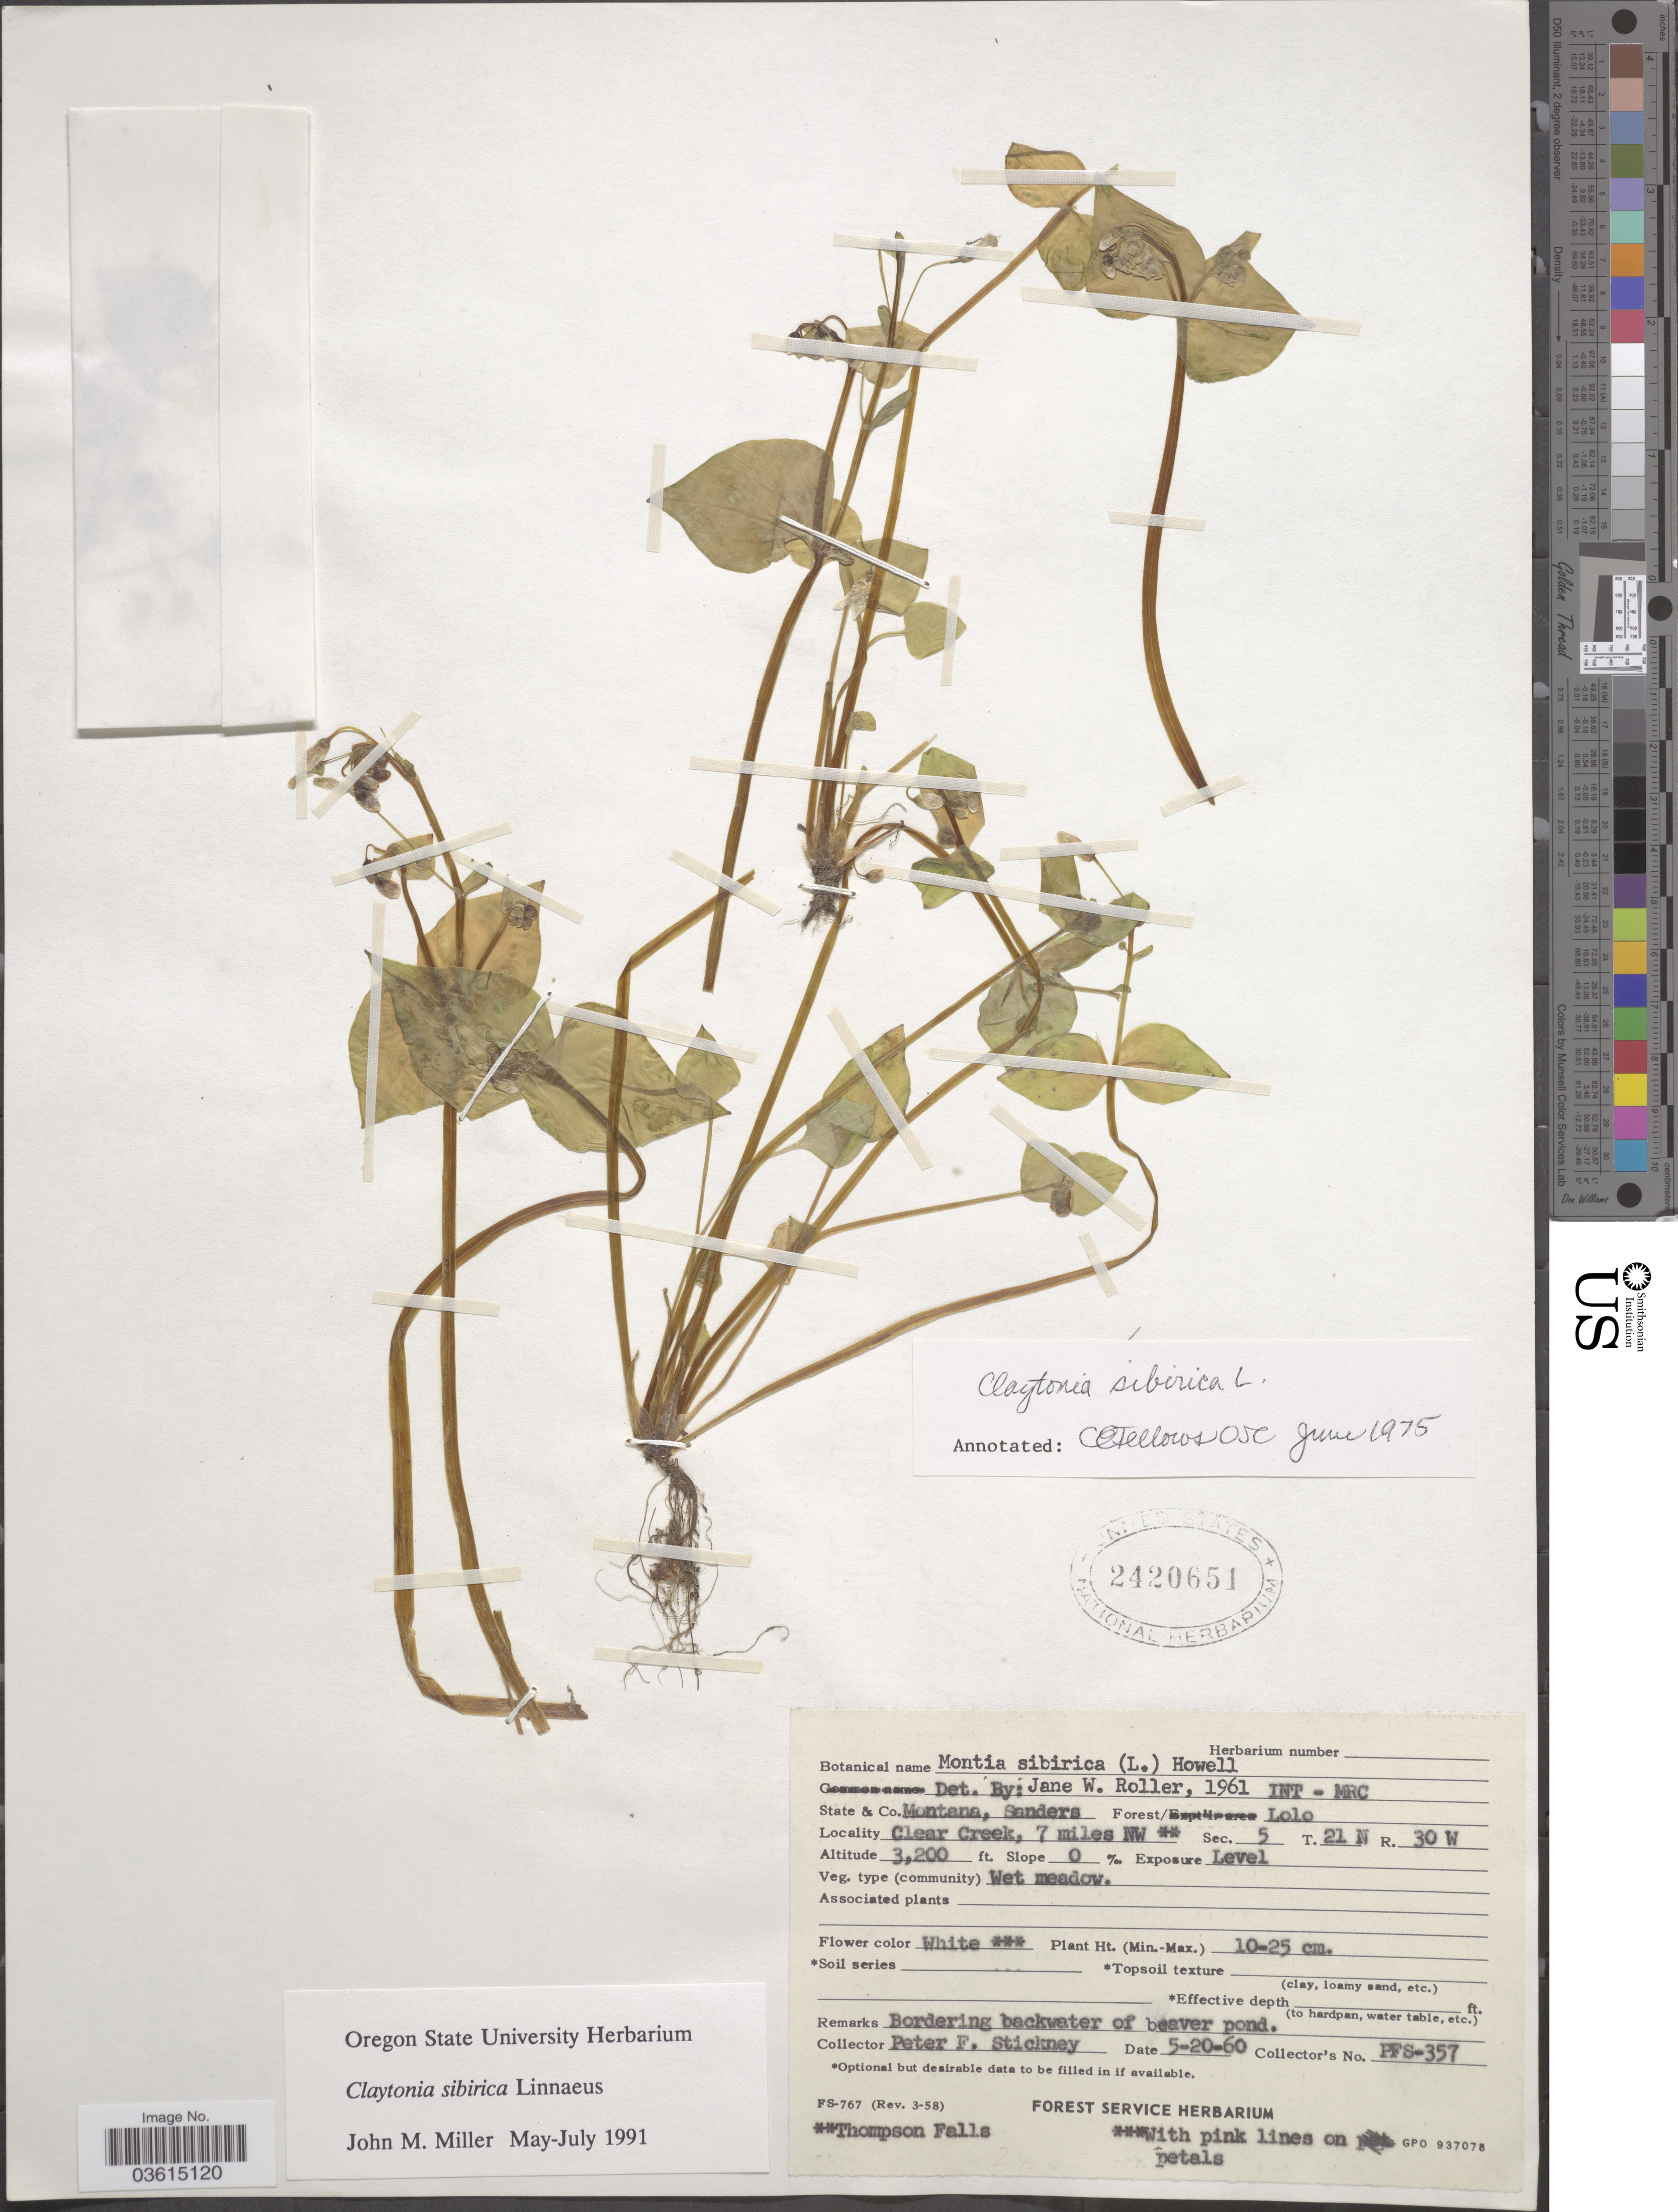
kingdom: Plantae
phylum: Tracheophyta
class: Magnoliopsida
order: Caryophyllales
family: Montiaceae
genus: Claytonia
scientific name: Claytonia sibirica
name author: L.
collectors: P. Stickney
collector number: PFS-357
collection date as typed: Transcribed d/m/y: 20/5/60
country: United States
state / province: Montana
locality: Sanders Forest Lolo. Clear Creek, 7 miles NW Thompson Falls. Sec. 5 T.21N R.30W.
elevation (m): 975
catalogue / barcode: US 2420651